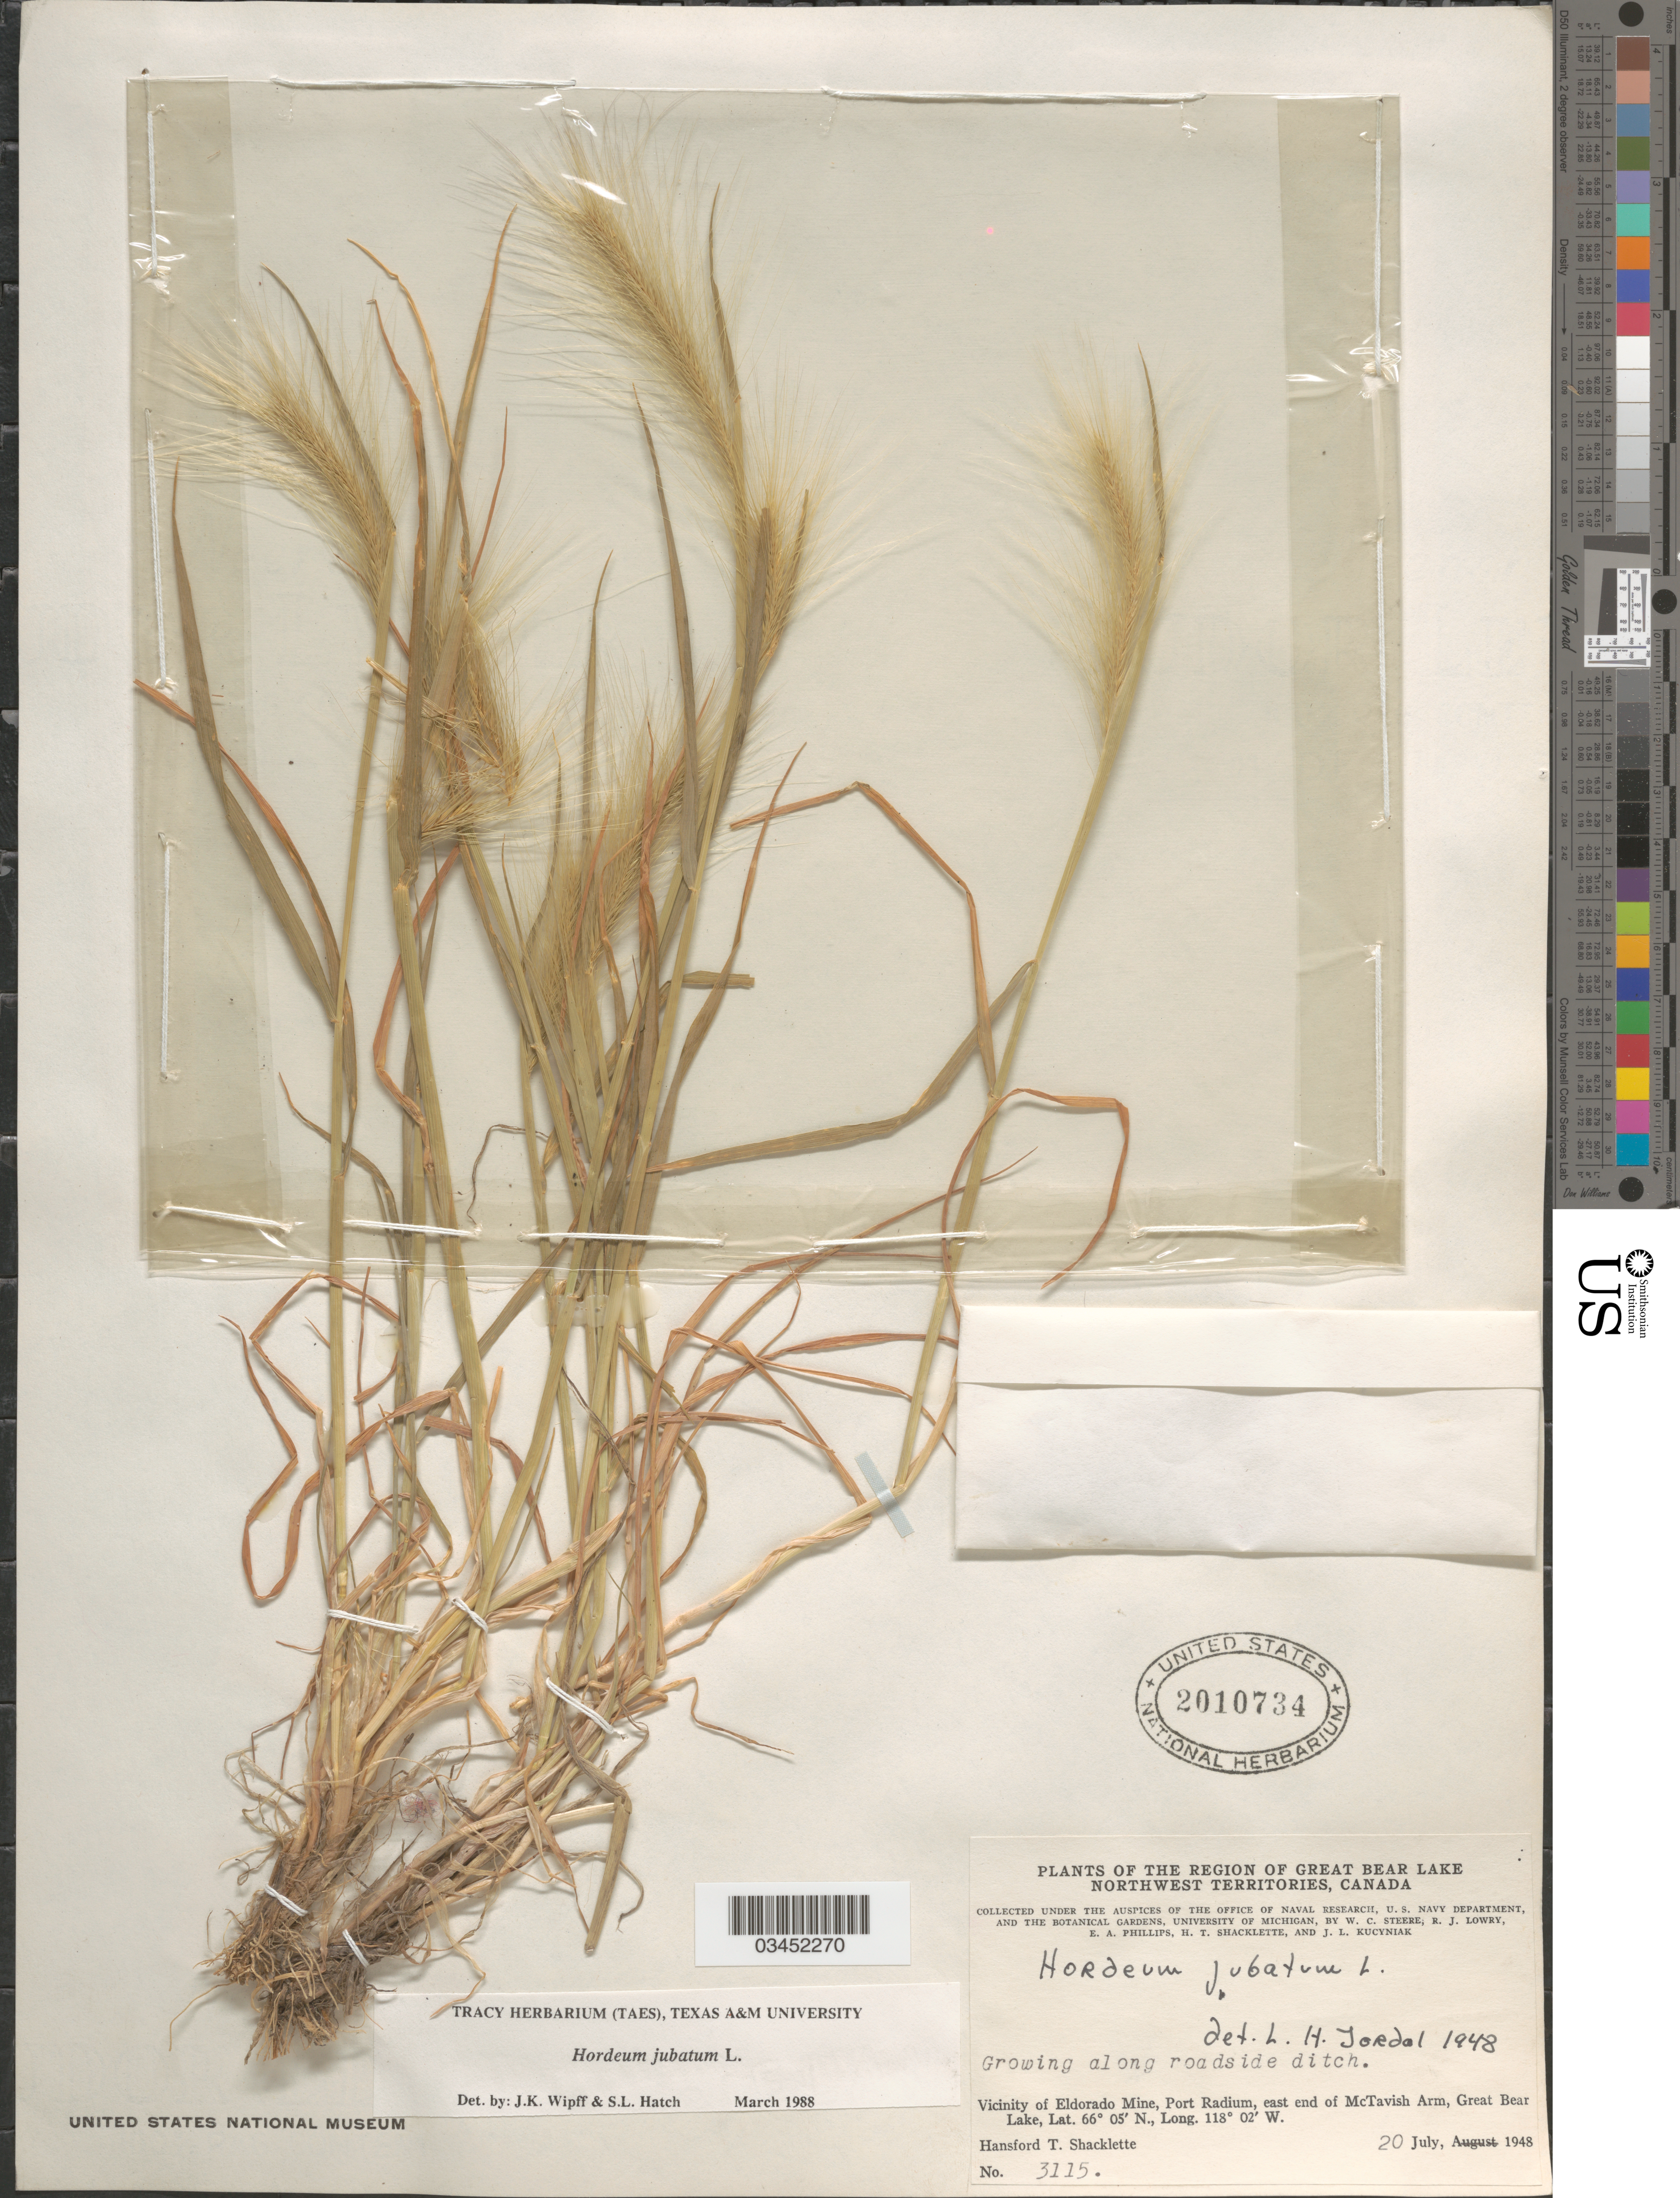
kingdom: Plantae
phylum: Tracheophyta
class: Liliopsida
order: Poales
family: Poaceae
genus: Hordeum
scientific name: Hordeum jubatum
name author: L.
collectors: H. Shacklette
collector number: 3115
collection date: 1948-07-20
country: Canada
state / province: Northwest Territories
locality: The Region of Great Bear Lake. Growing along roadside ditch. Vicinity of Eldorado Mine, Port Radium, east end of McTavish Arm, Great Bear Lake.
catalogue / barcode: US 2010734